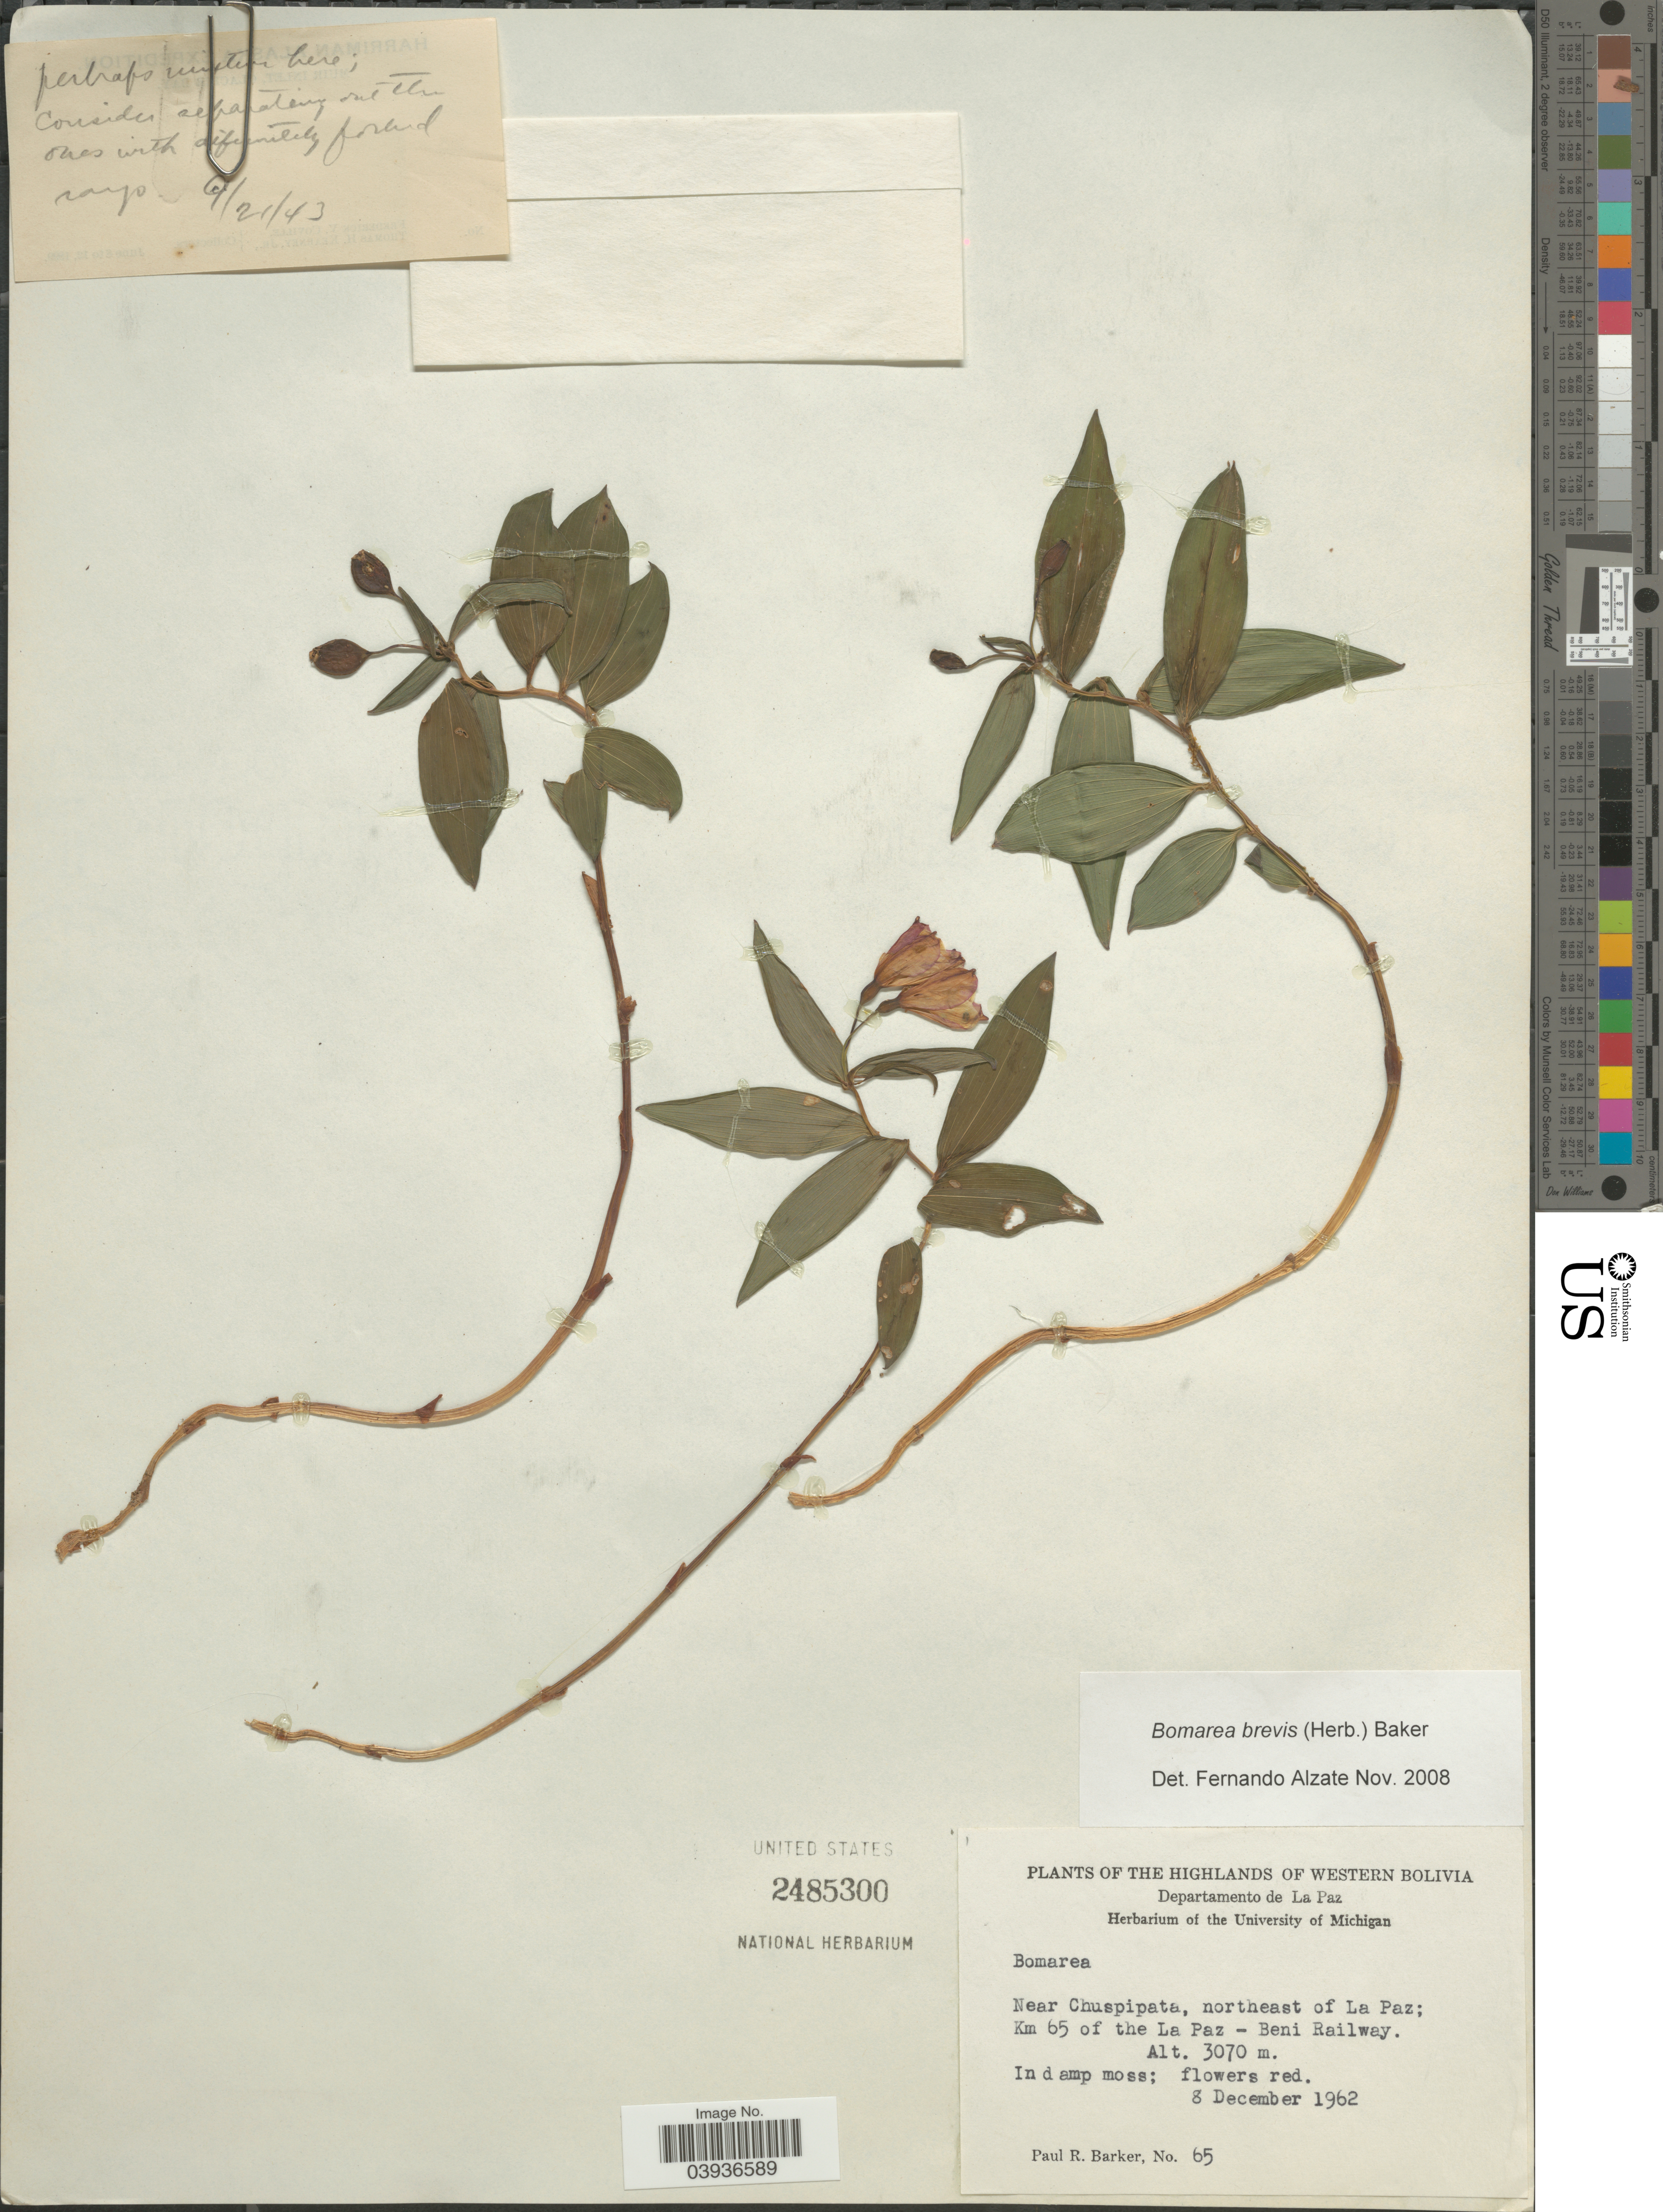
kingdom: Plantae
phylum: Tracheophyta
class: Liliopsida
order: Liliales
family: Alstroemeriaceae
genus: Bomarea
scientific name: Bomarea brevis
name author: (Herb.) Baker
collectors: P. R. Barker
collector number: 65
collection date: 1962-12-08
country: Bolivia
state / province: La Paz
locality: Highlands of Western Bolivia. Departamento de La Paz. Near Churpipata, northeast of La Paz. Km 65 of the La Paz- Beni Railway.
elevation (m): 3070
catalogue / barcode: US 2485300